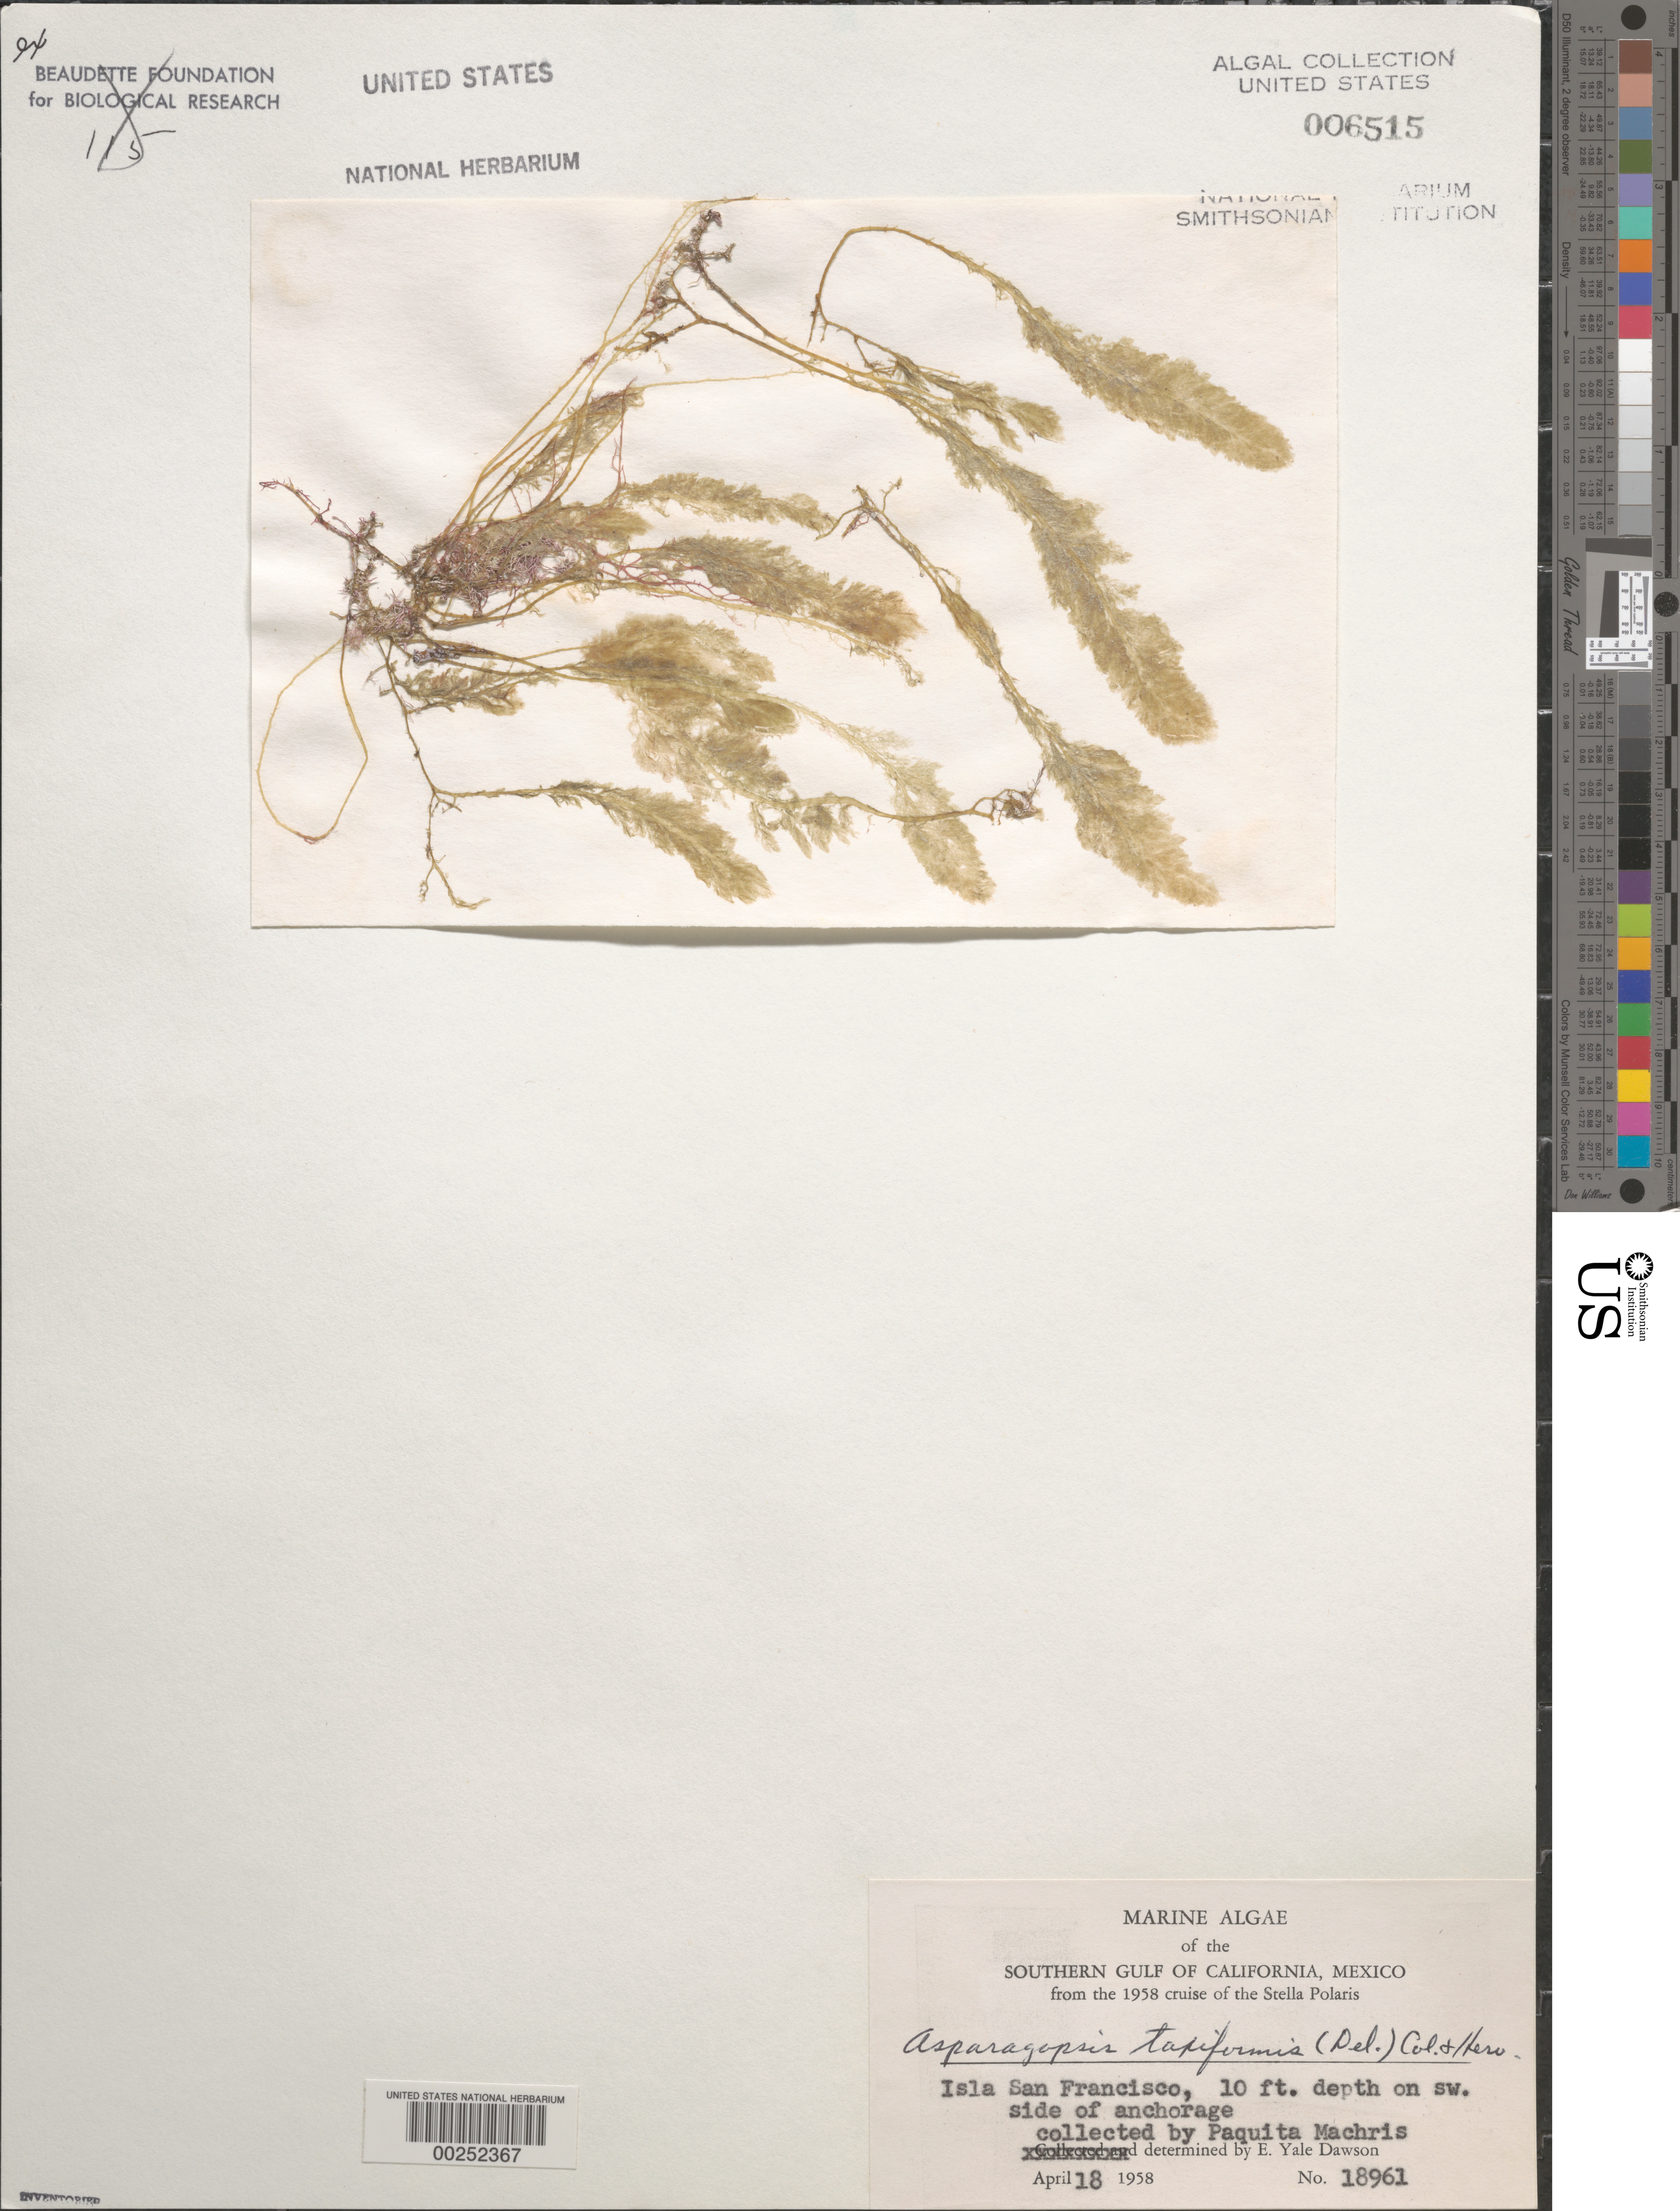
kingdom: Plantae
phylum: Rhodophyta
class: Florideophyceae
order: Bonnemaisoniales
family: Bonnemaisoniaceae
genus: Asparagopsis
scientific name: Asparagopsis taxiformis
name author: (Delile) Trevis.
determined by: Dawson, E. Y.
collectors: P. Machris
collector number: EYD 18961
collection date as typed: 18 Apr 1958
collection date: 1958-04-18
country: Mexico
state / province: Baja California Sur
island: Isla San Francisco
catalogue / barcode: US 6515